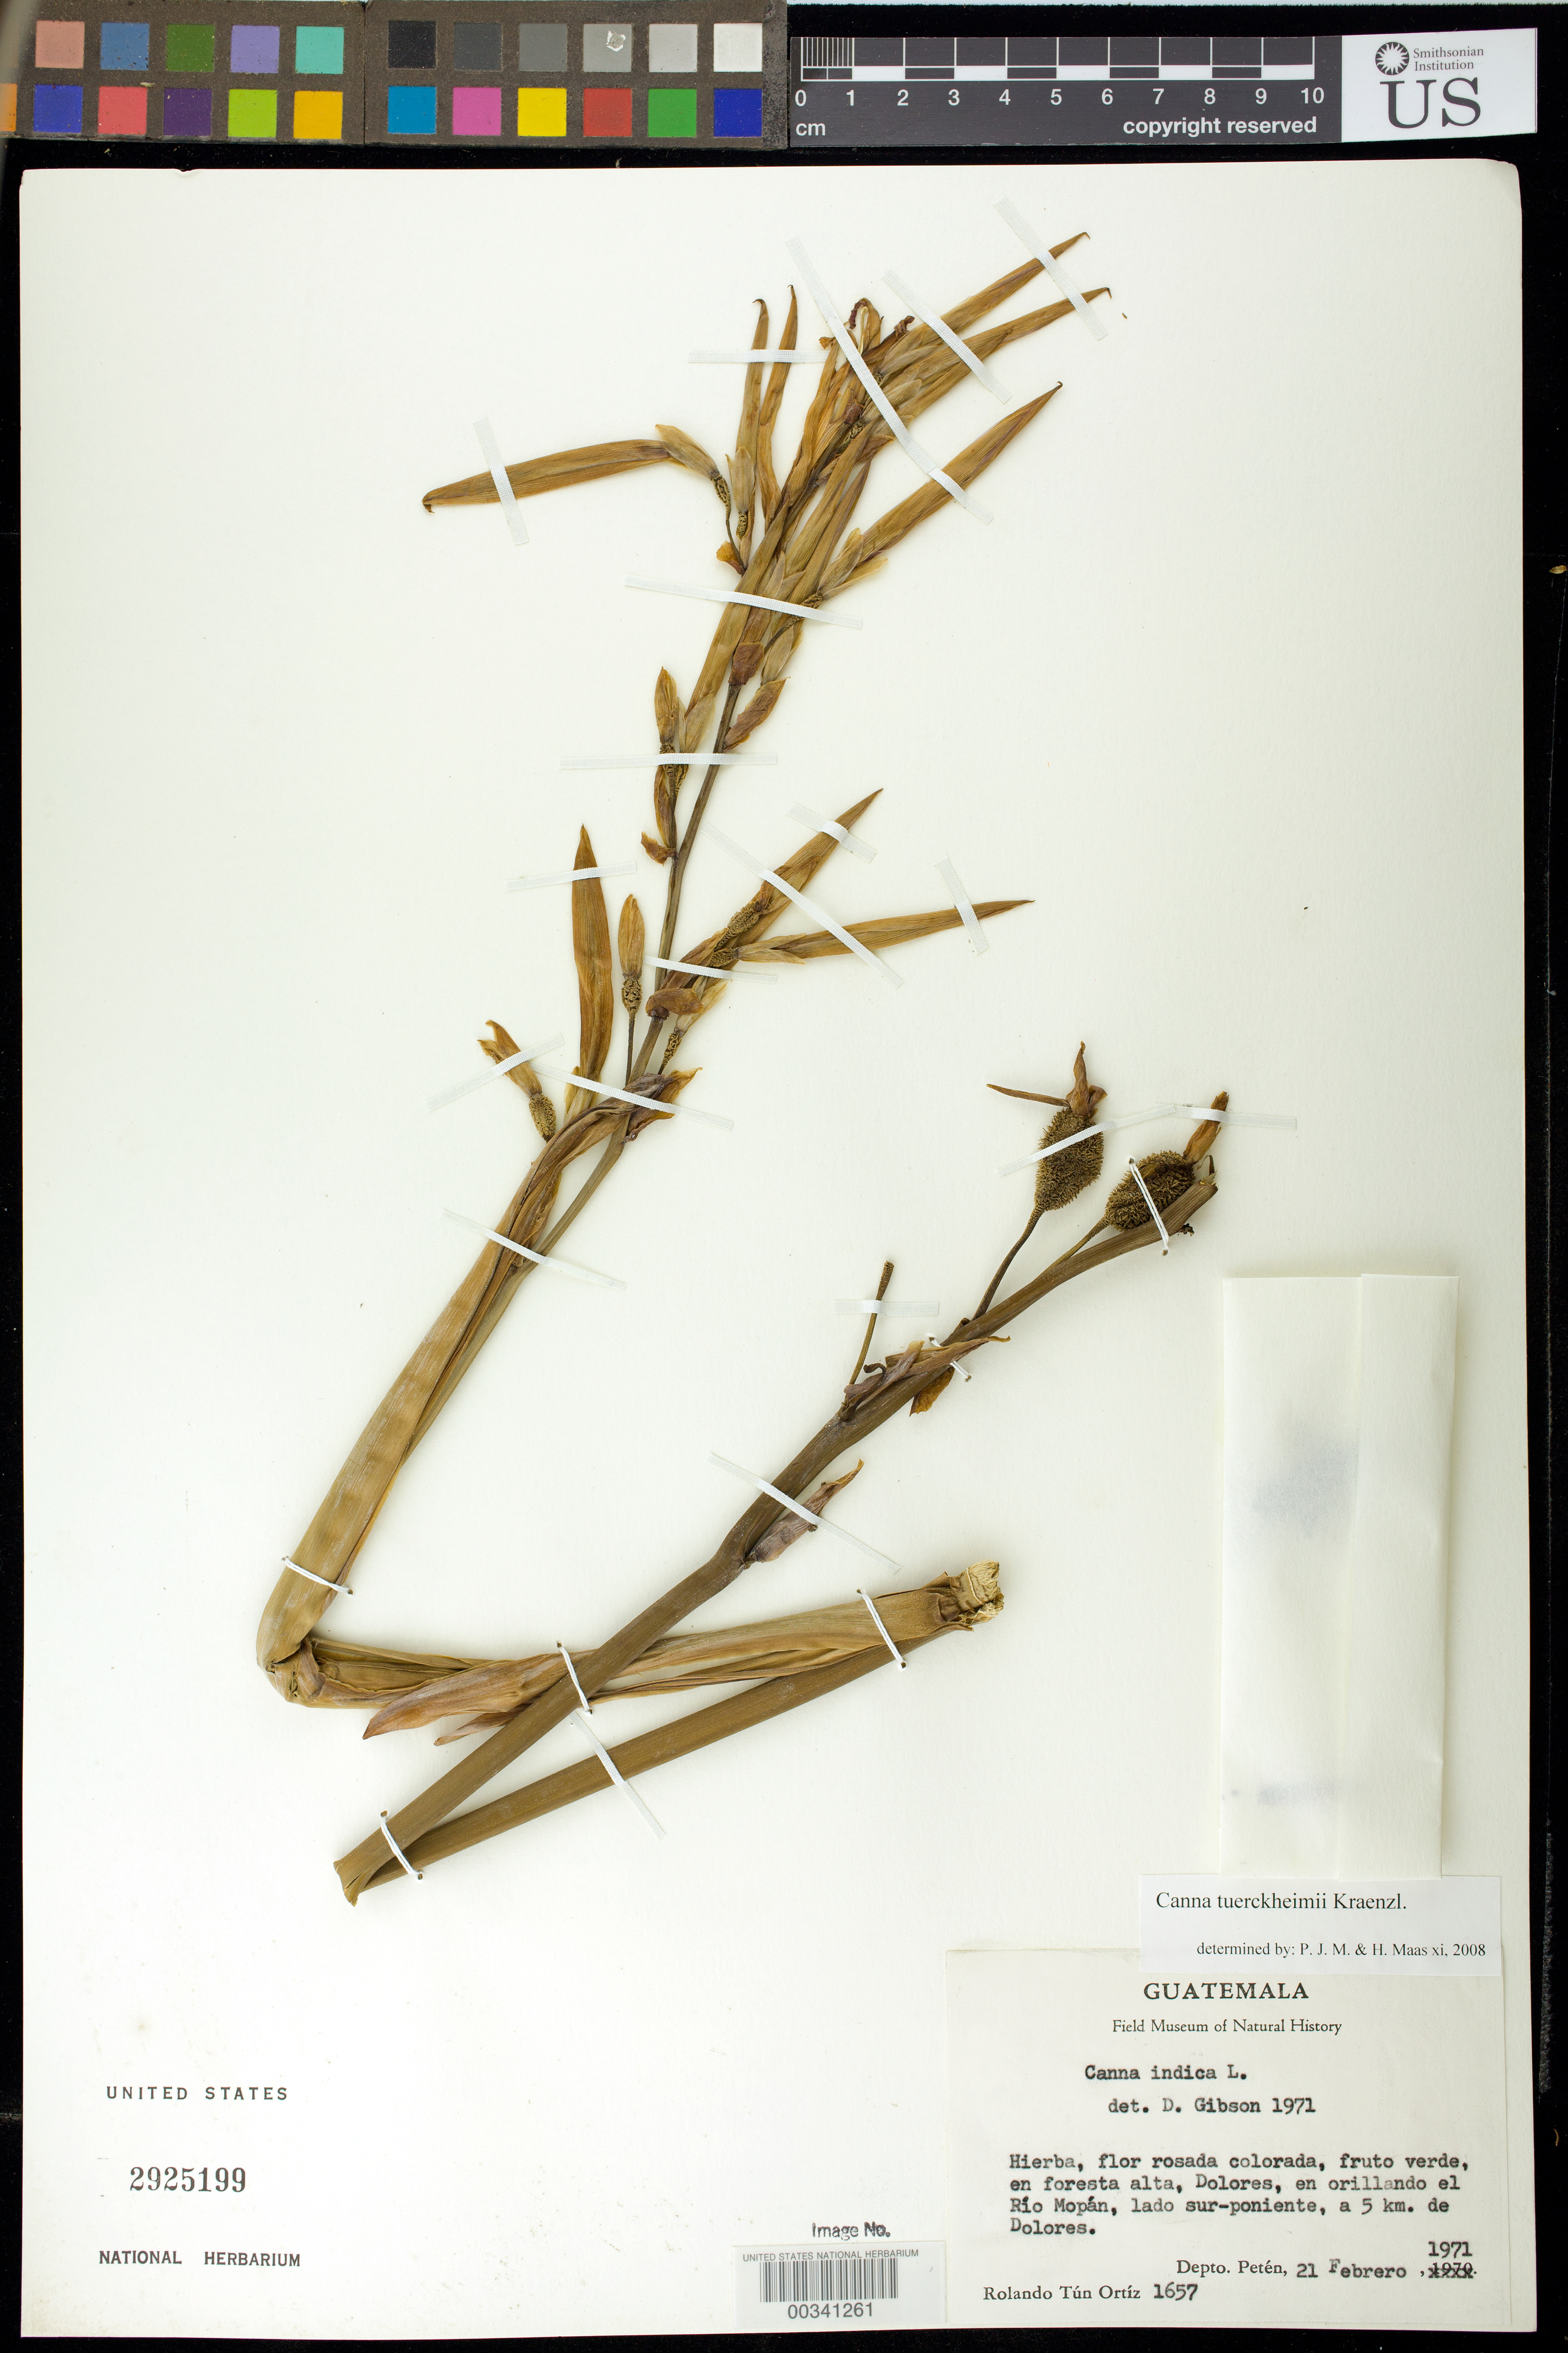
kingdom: Plantae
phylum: Tracheophyta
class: Liliopsida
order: Zingiberales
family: Cannaceae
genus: Canna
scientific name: Canna tuerckheimii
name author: Kraenzl. in Engl.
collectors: R. Tún Ortiz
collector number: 1657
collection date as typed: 21 Feb 1971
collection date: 1971-02-21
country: Guatemala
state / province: El Petén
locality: Dolores, en orillando el Rio Mopan, lado sur-poniente, a 5 km de Dolores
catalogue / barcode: US 2925199